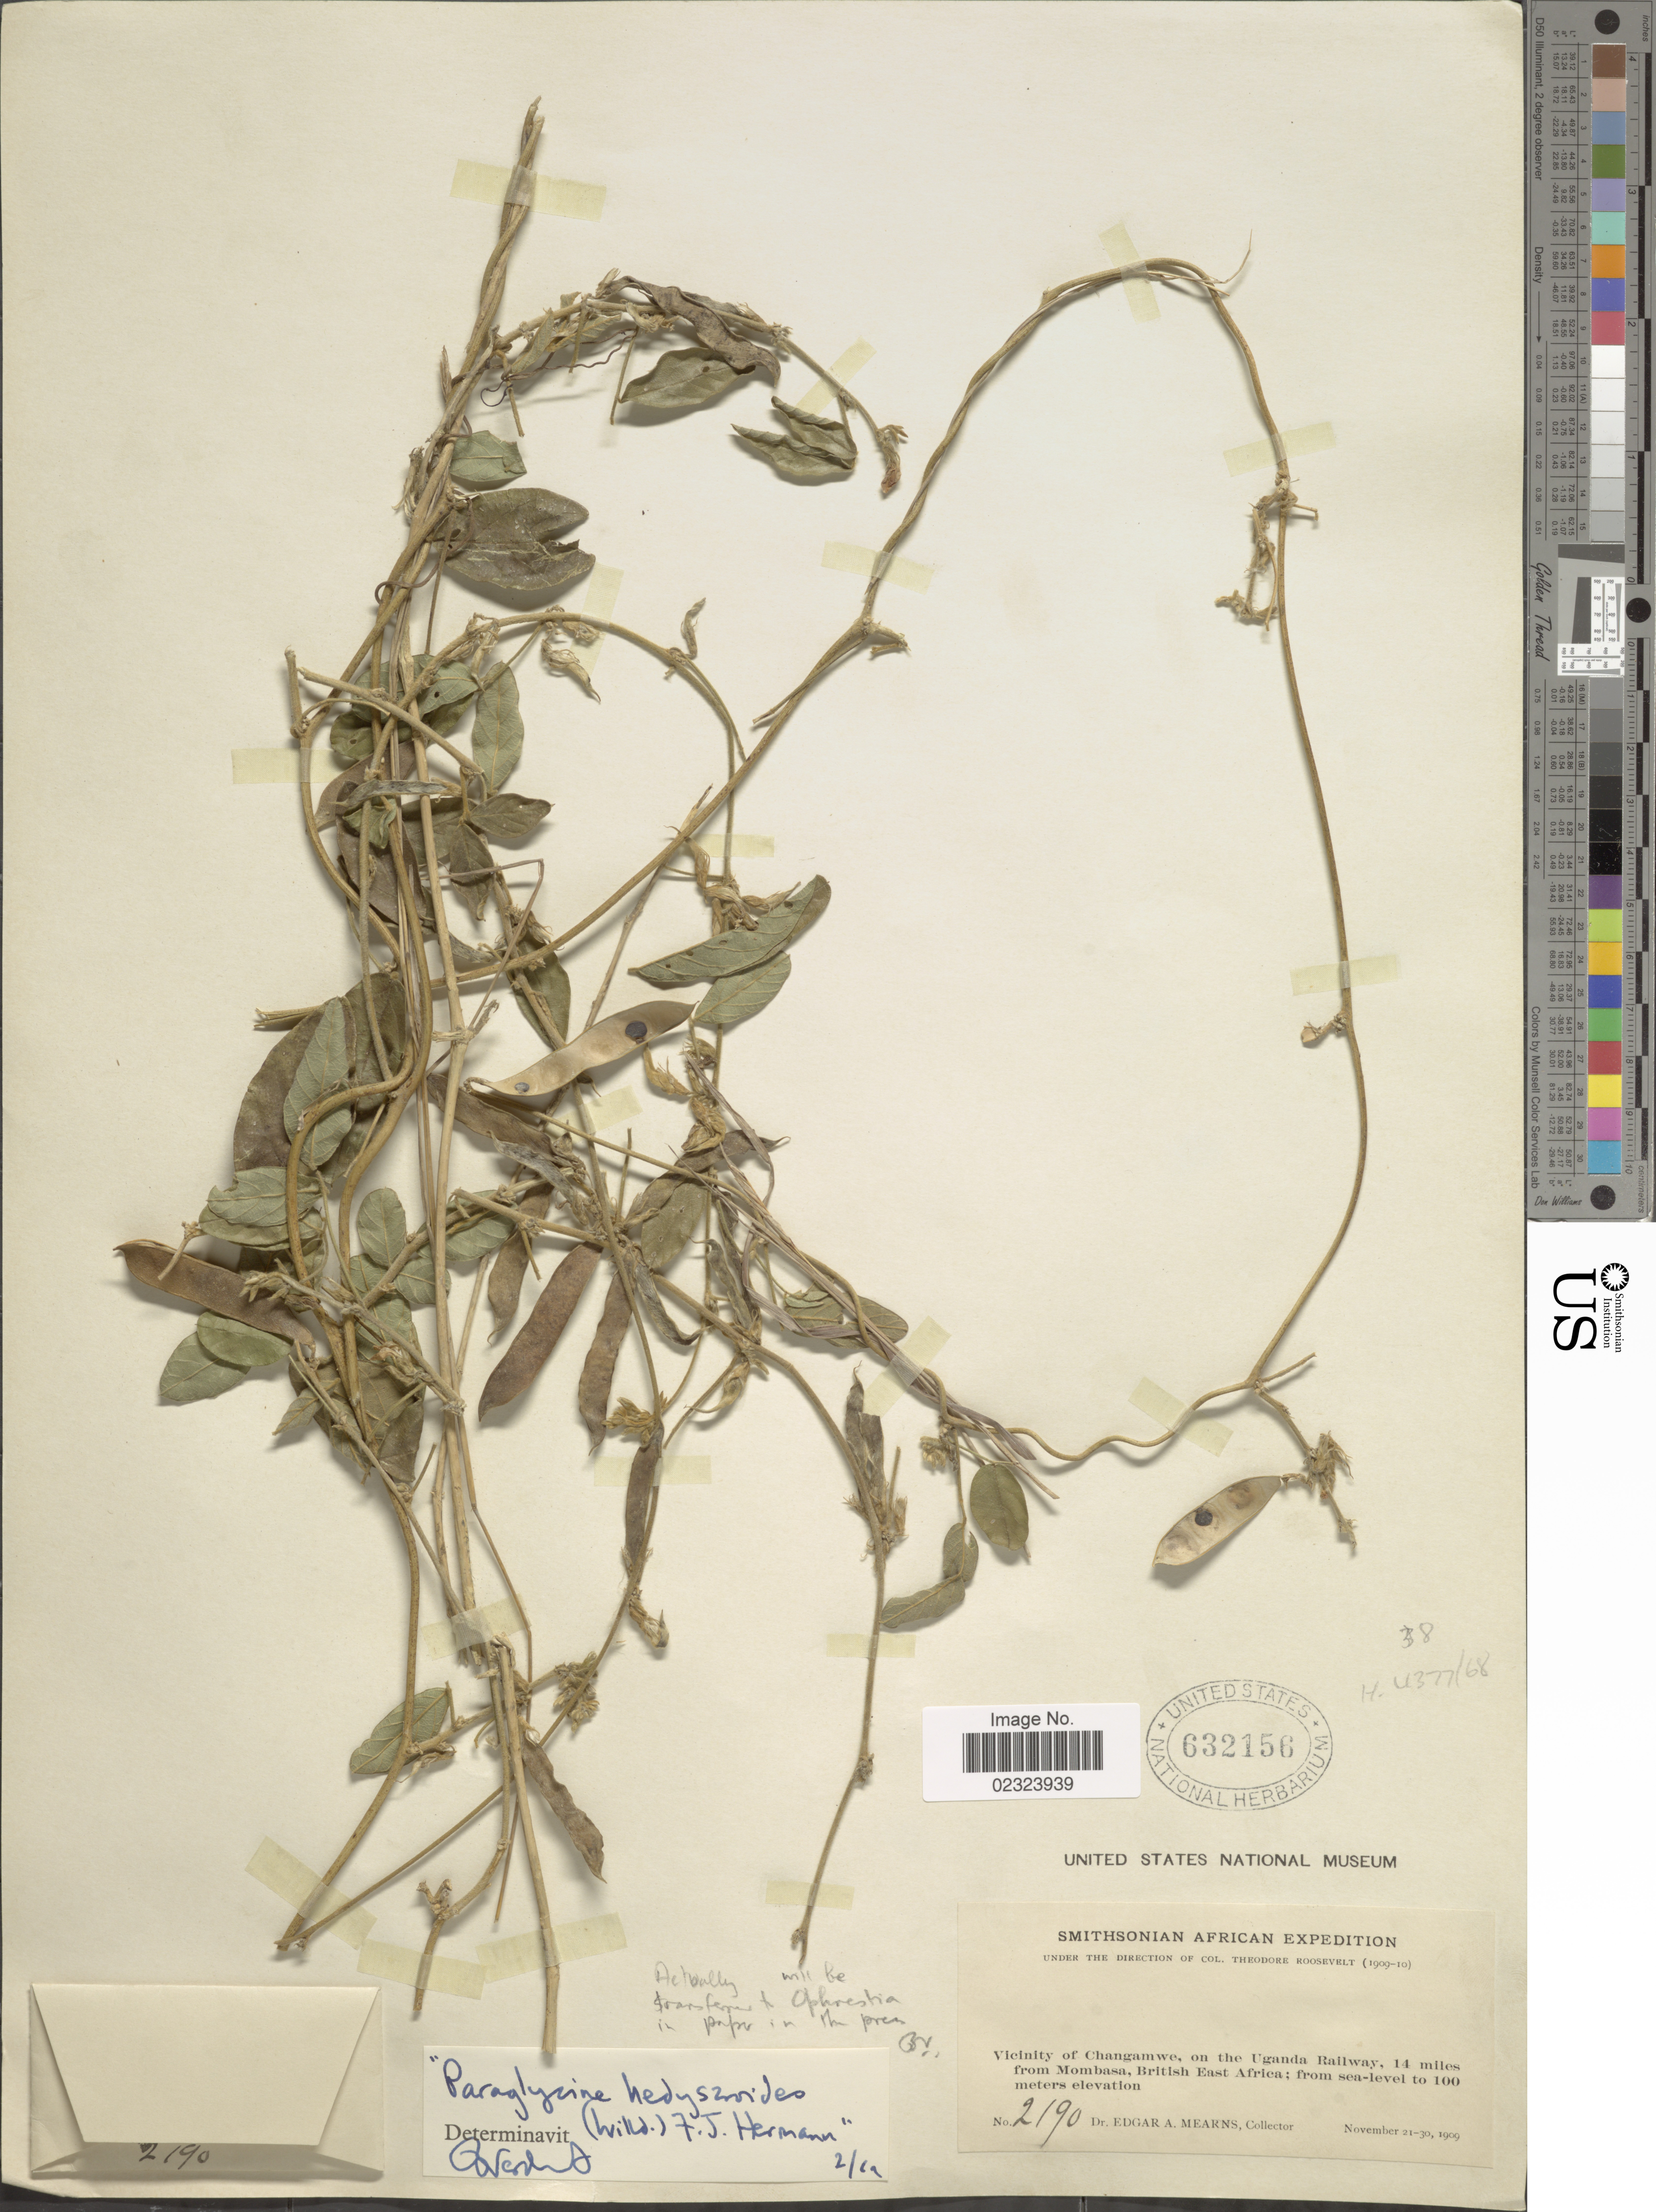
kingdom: Plantae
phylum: Tracheophyta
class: Magnoliopsida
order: Fabales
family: Fabaceae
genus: Ophrestia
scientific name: Ophrestia hedysaroides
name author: (Verdc.) Willd.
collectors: E. A. Mearns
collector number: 2190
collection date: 1909-11-21/1909-11-30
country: Kenya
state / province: Mombasa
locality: Vicinity of Changamwe, on the Uganda railway, 14 miles from Mombasa, British East Africa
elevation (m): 100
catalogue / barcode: US 632156